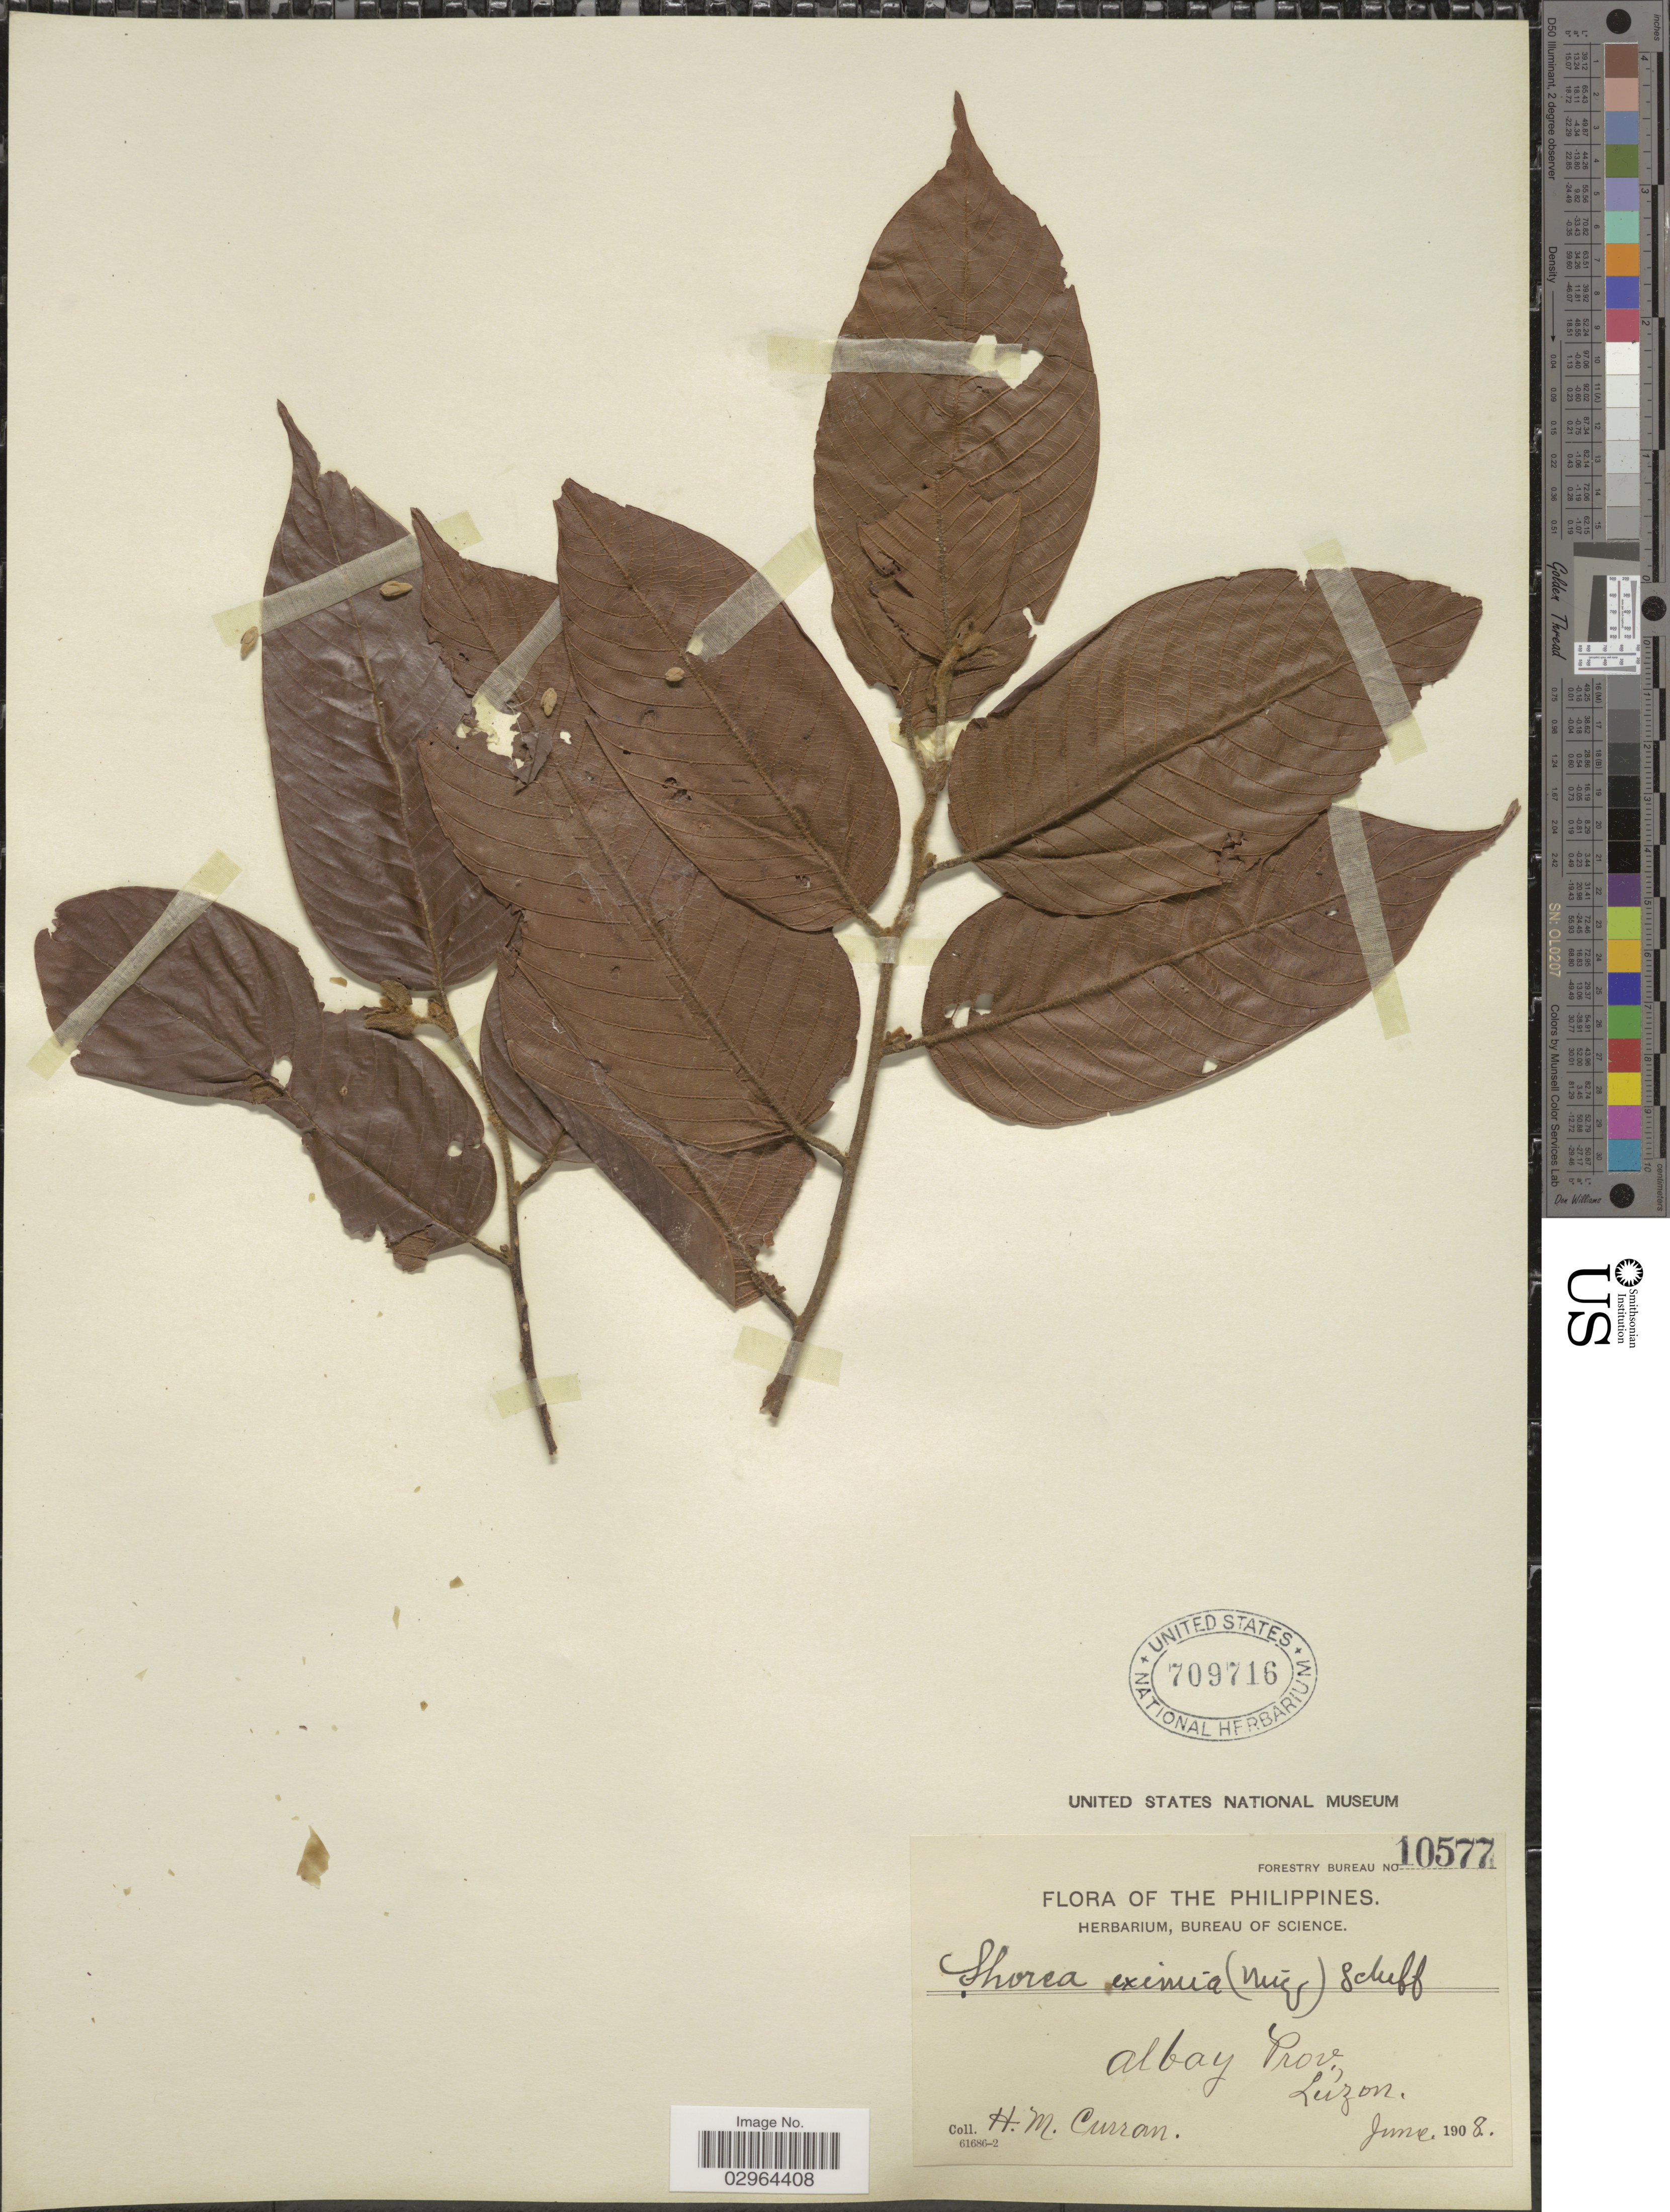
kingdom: Plantae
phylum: Tracheophyta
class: Magnoliopsida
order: Malvales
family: Dipterocarpaceae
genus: Rubroshorea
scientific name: Rubroshorea almon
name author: (Foxw.) P.S. Ashton & J. Heck.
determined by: Strong, Mark T., (BOT), Smithsonian Institution - National Museum of Natural History (UNITED STATES)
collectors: H. M. Curran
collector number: Forestry Bureau 10577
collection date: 1908-06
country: Philippines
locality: Albay Prov., Luzon.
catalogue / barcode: US 709716